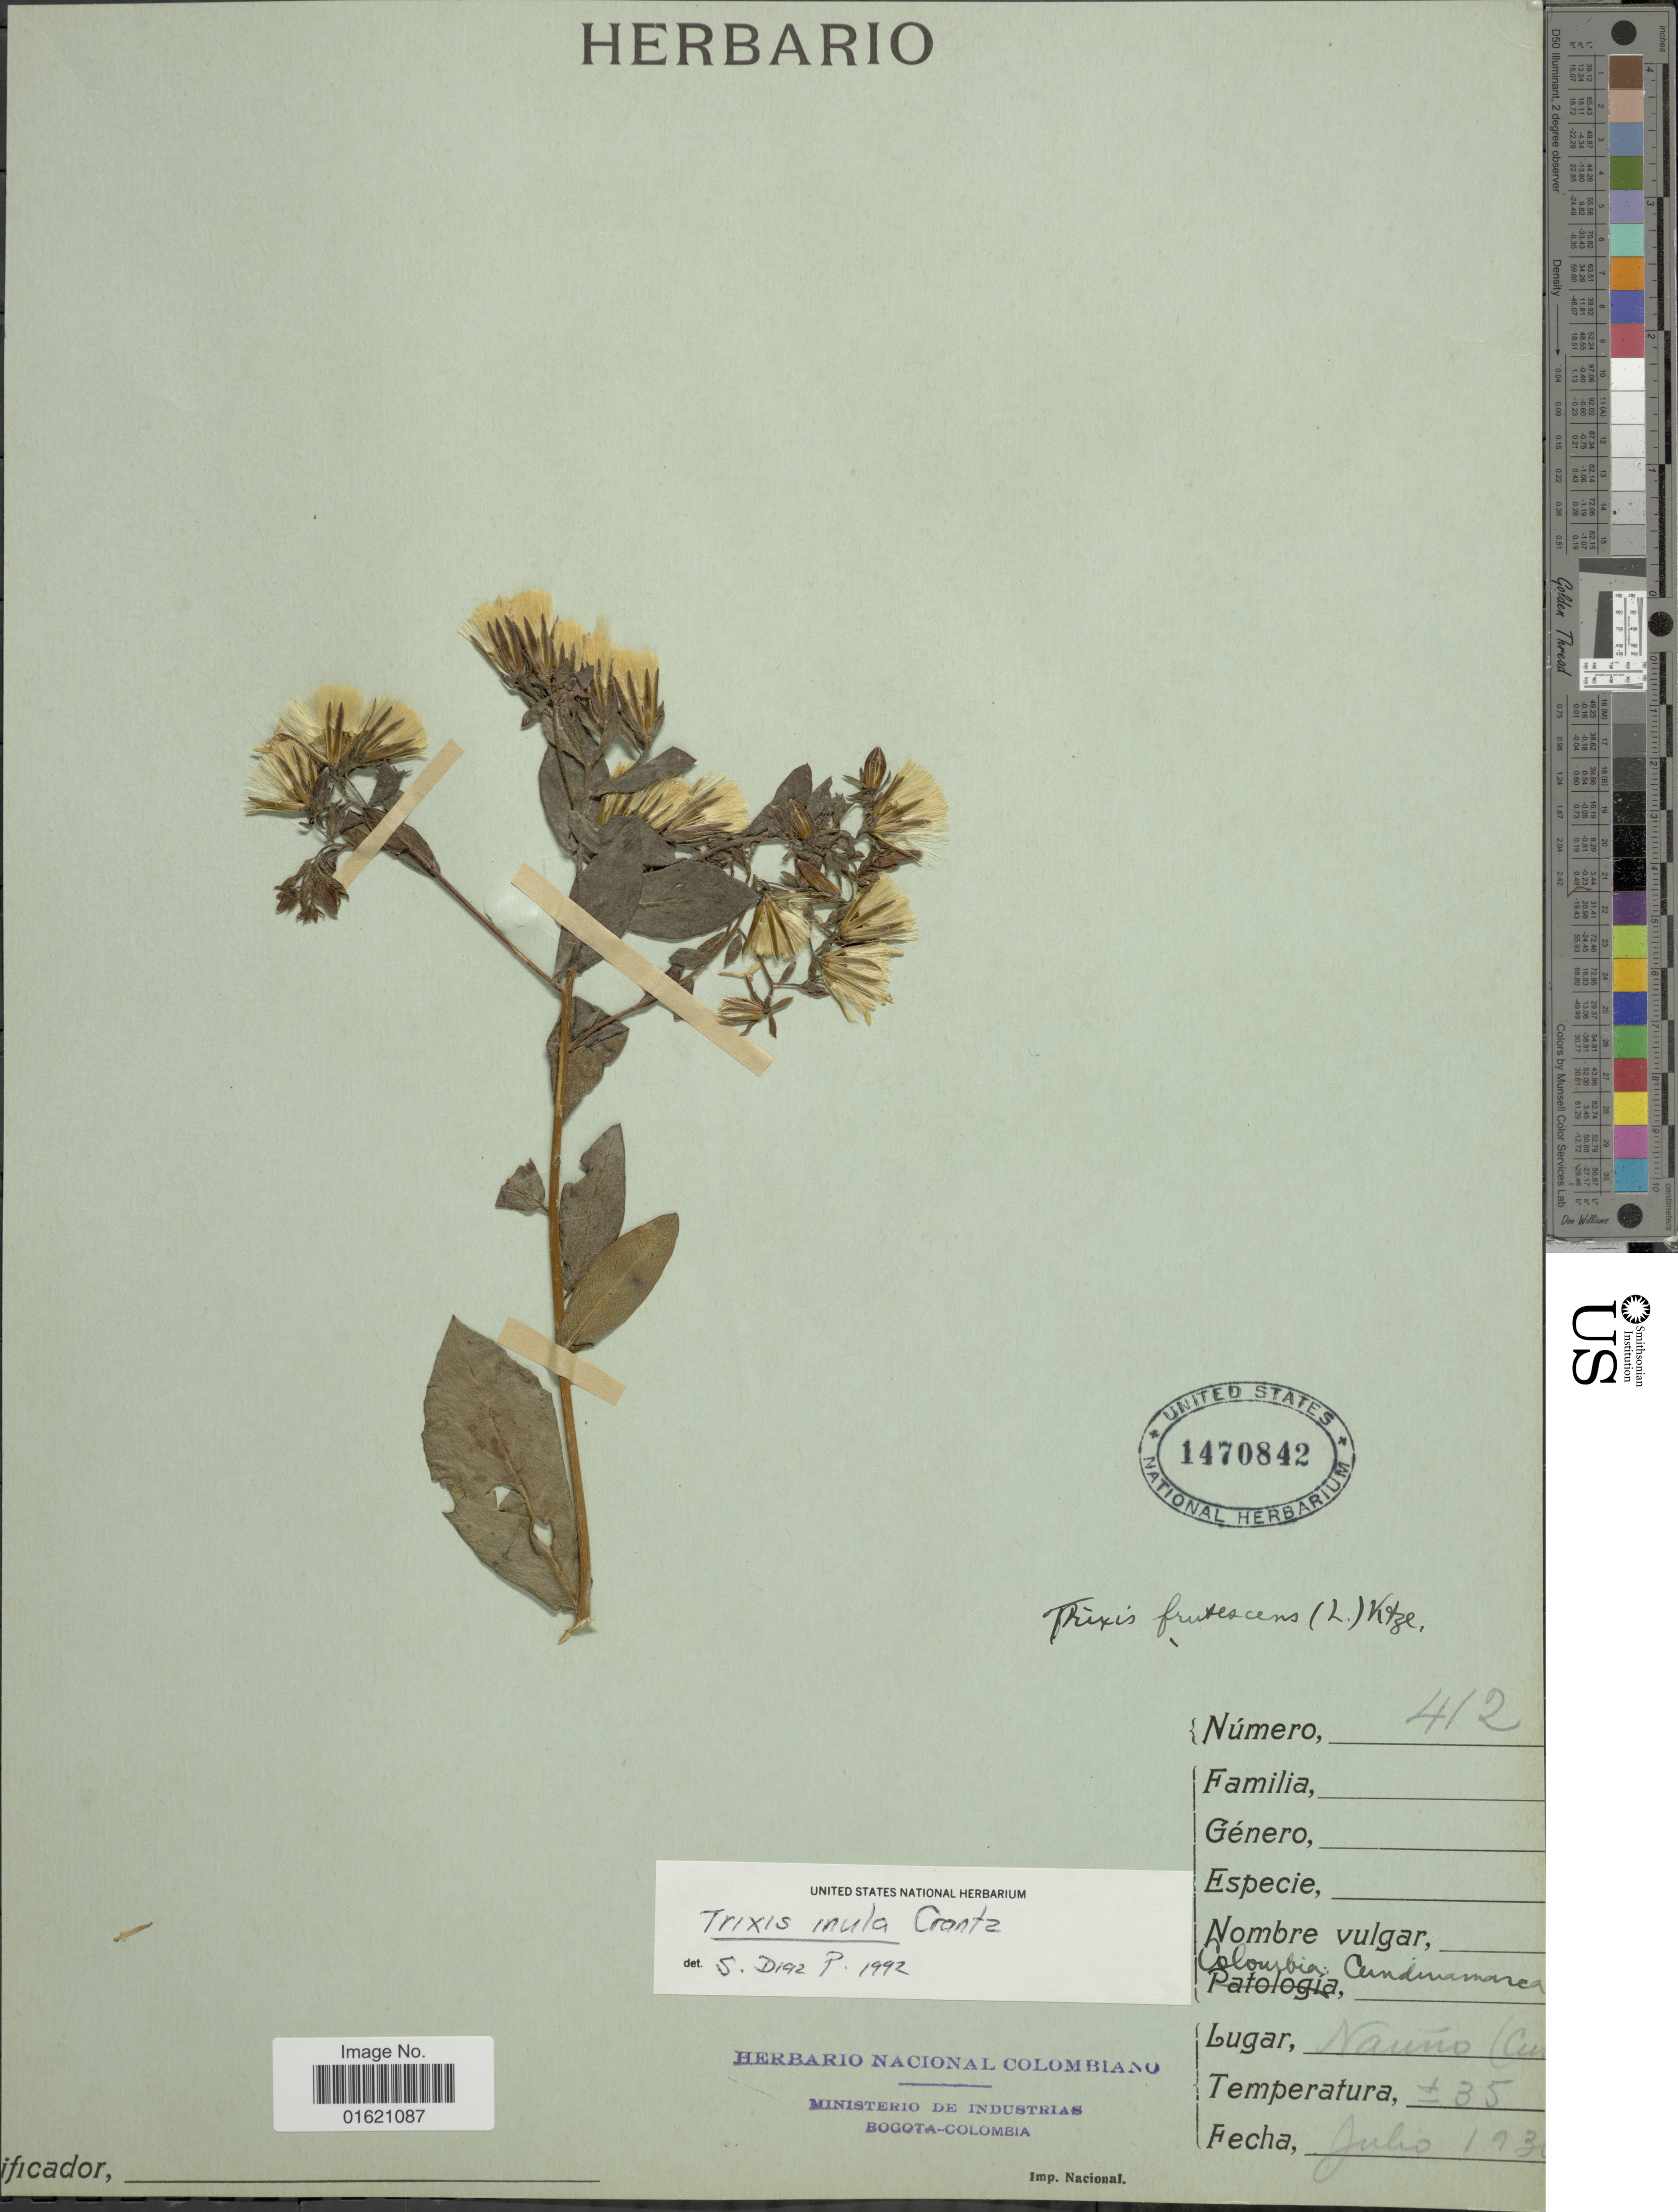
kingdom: Plantae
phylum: Tracheophyta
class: Magnoliopsida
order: Asterales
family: Asteraceae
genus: Trixis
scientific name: Trixis inula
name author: Crantz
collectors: ex herb. Nac. Colombiana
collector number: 412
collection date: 1930-07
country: Colombia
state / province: Cundinamarca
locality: Nariño (Cu)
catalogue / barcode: US 1470842